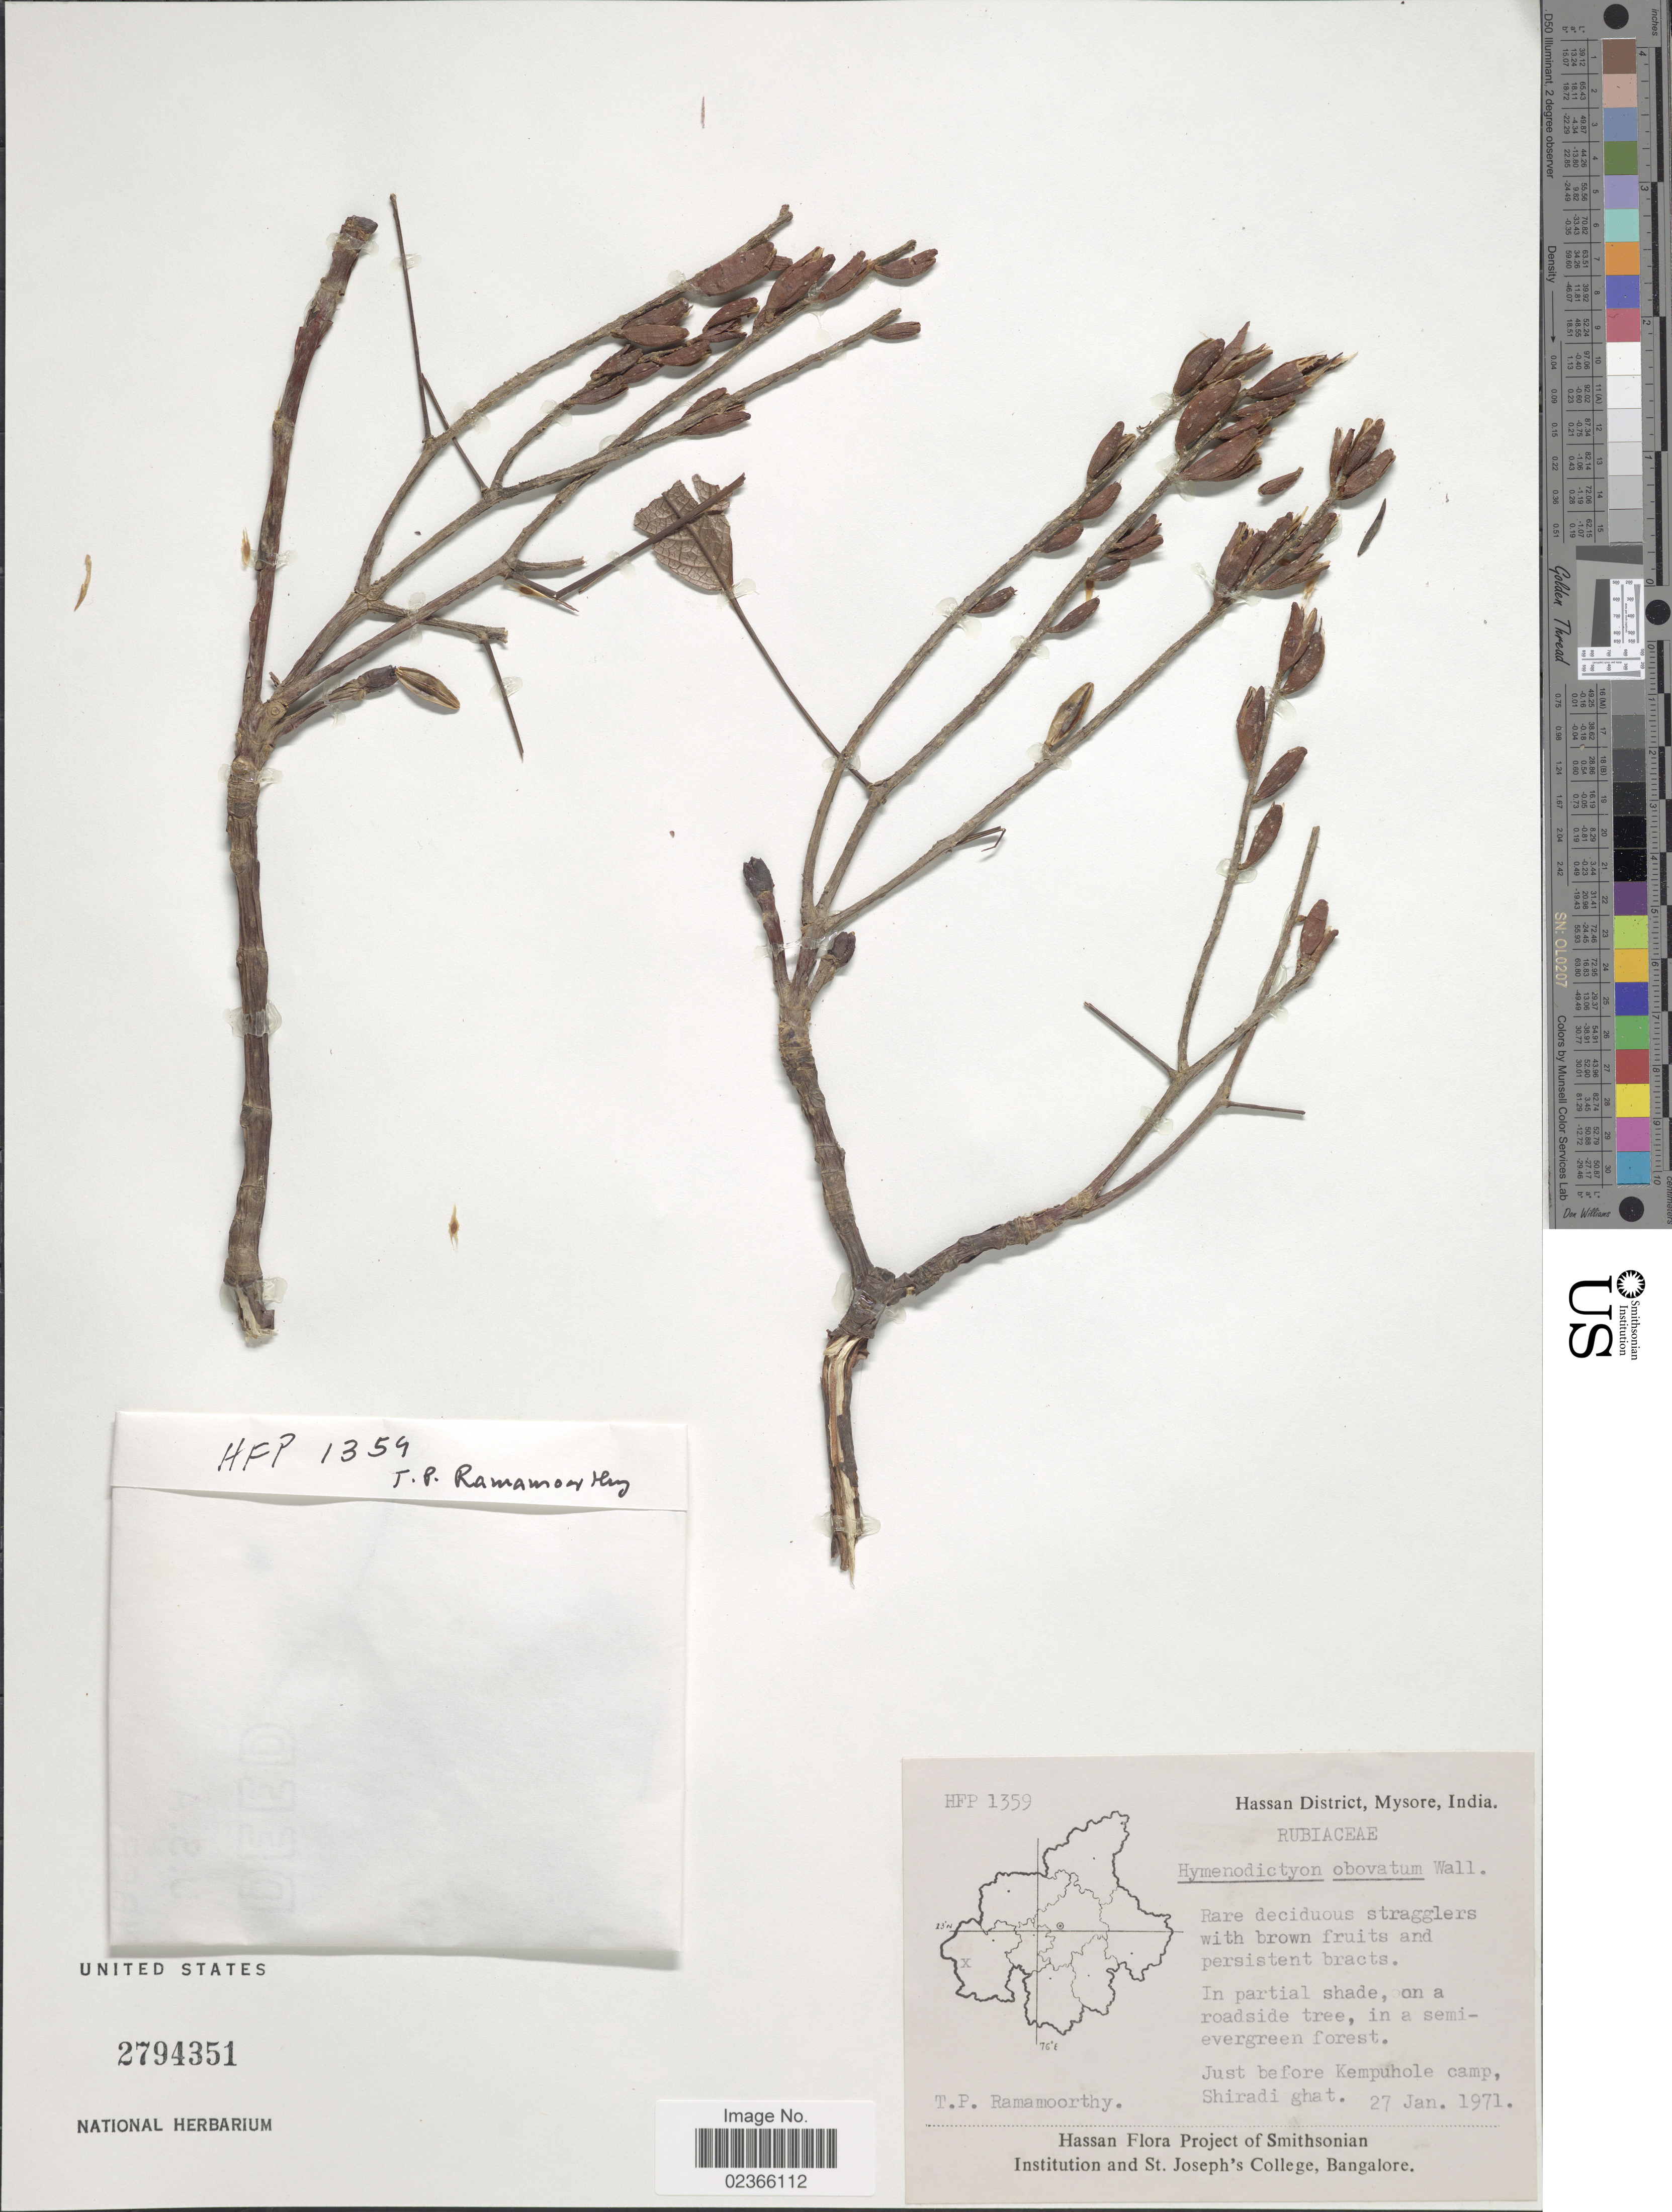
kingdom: Plantae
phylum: Tracheophyta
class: Magnoliopsida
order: Gentianales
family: Rubiaceae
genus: Hymenodictyon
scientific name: Hymenodictyon obovatum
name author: Wall.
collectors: T. P. Ramamoorthy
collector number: HFP 1359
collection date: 1971-01-27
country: India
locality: Hassan District, Mysore India. Just before Kempuhole camp, Shiradi ghat.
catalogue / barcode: US 2794351